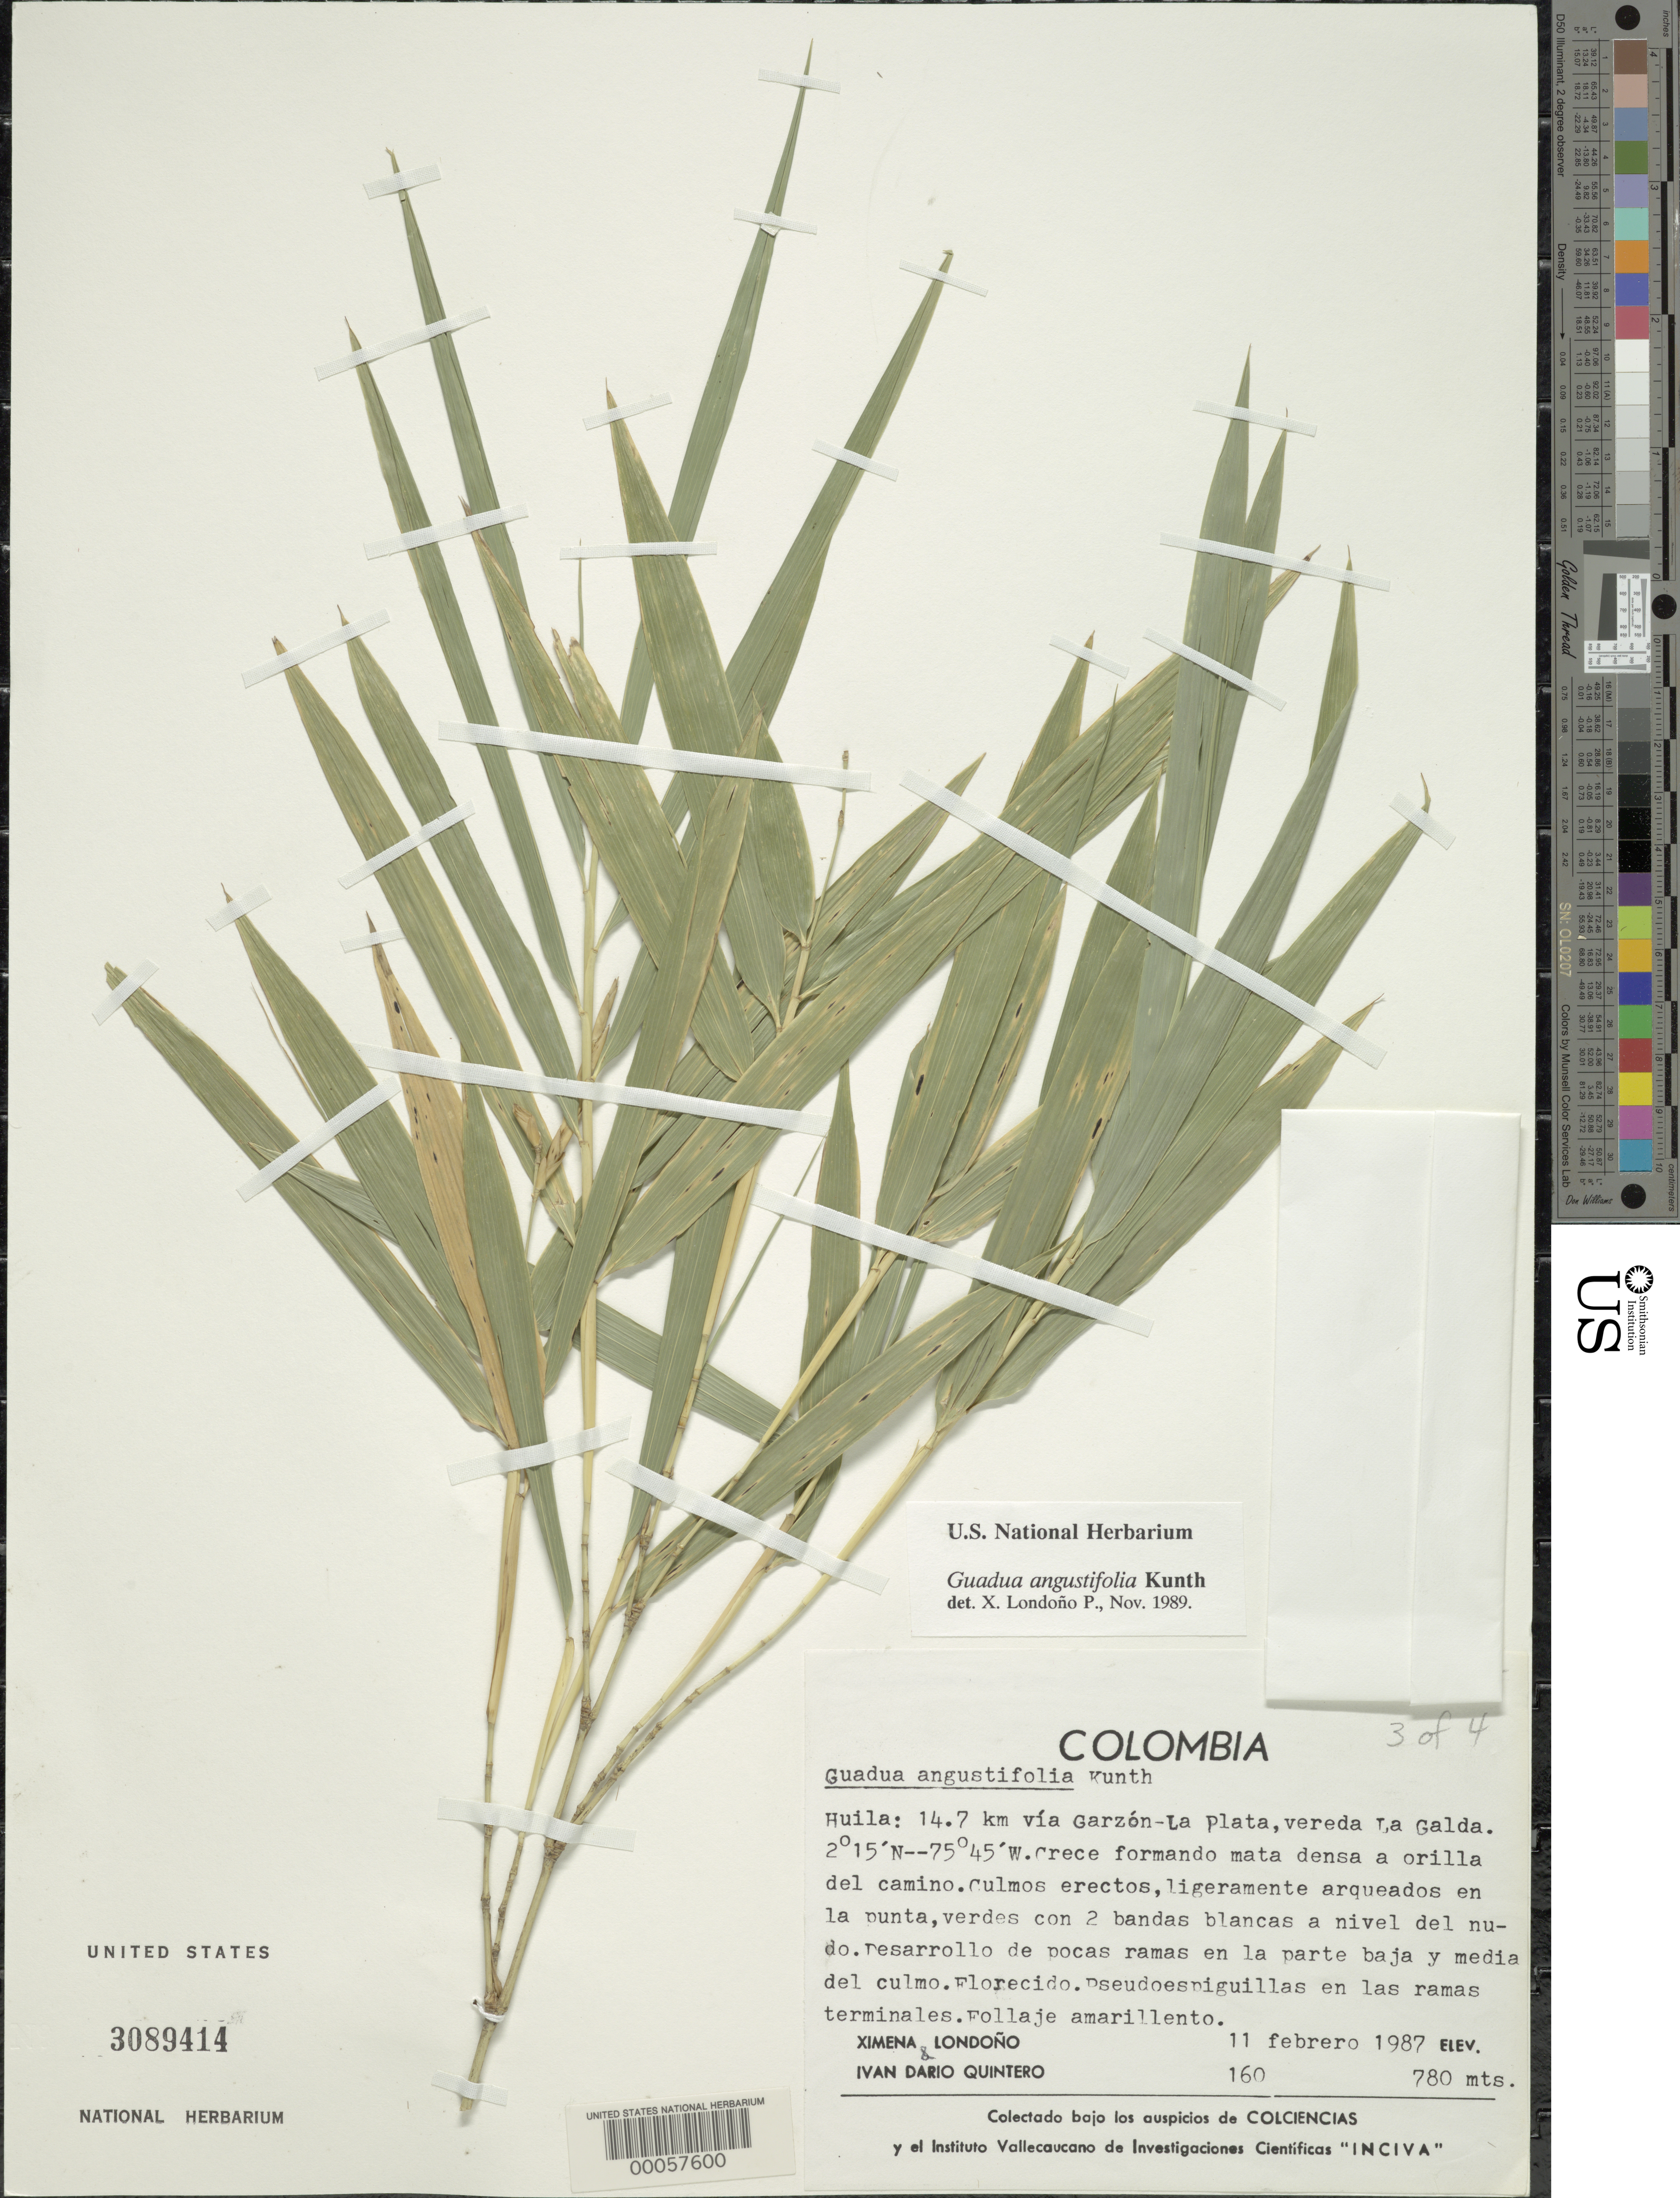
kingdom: Plantae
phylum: Tracheophyta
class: Liliopsida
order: Poales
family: Poaceae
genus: Guadua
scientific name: Guadua angustifolia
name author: Kunth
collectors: X. Londoño & I. Quintero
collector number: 160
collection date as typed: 11 Feb 1987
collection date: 1987-02-11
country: Colombia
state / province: Huila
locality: Km 14.7 of the Garzon-la Plata road, la Galda Trail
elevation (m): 780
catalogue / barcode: US 3189414A